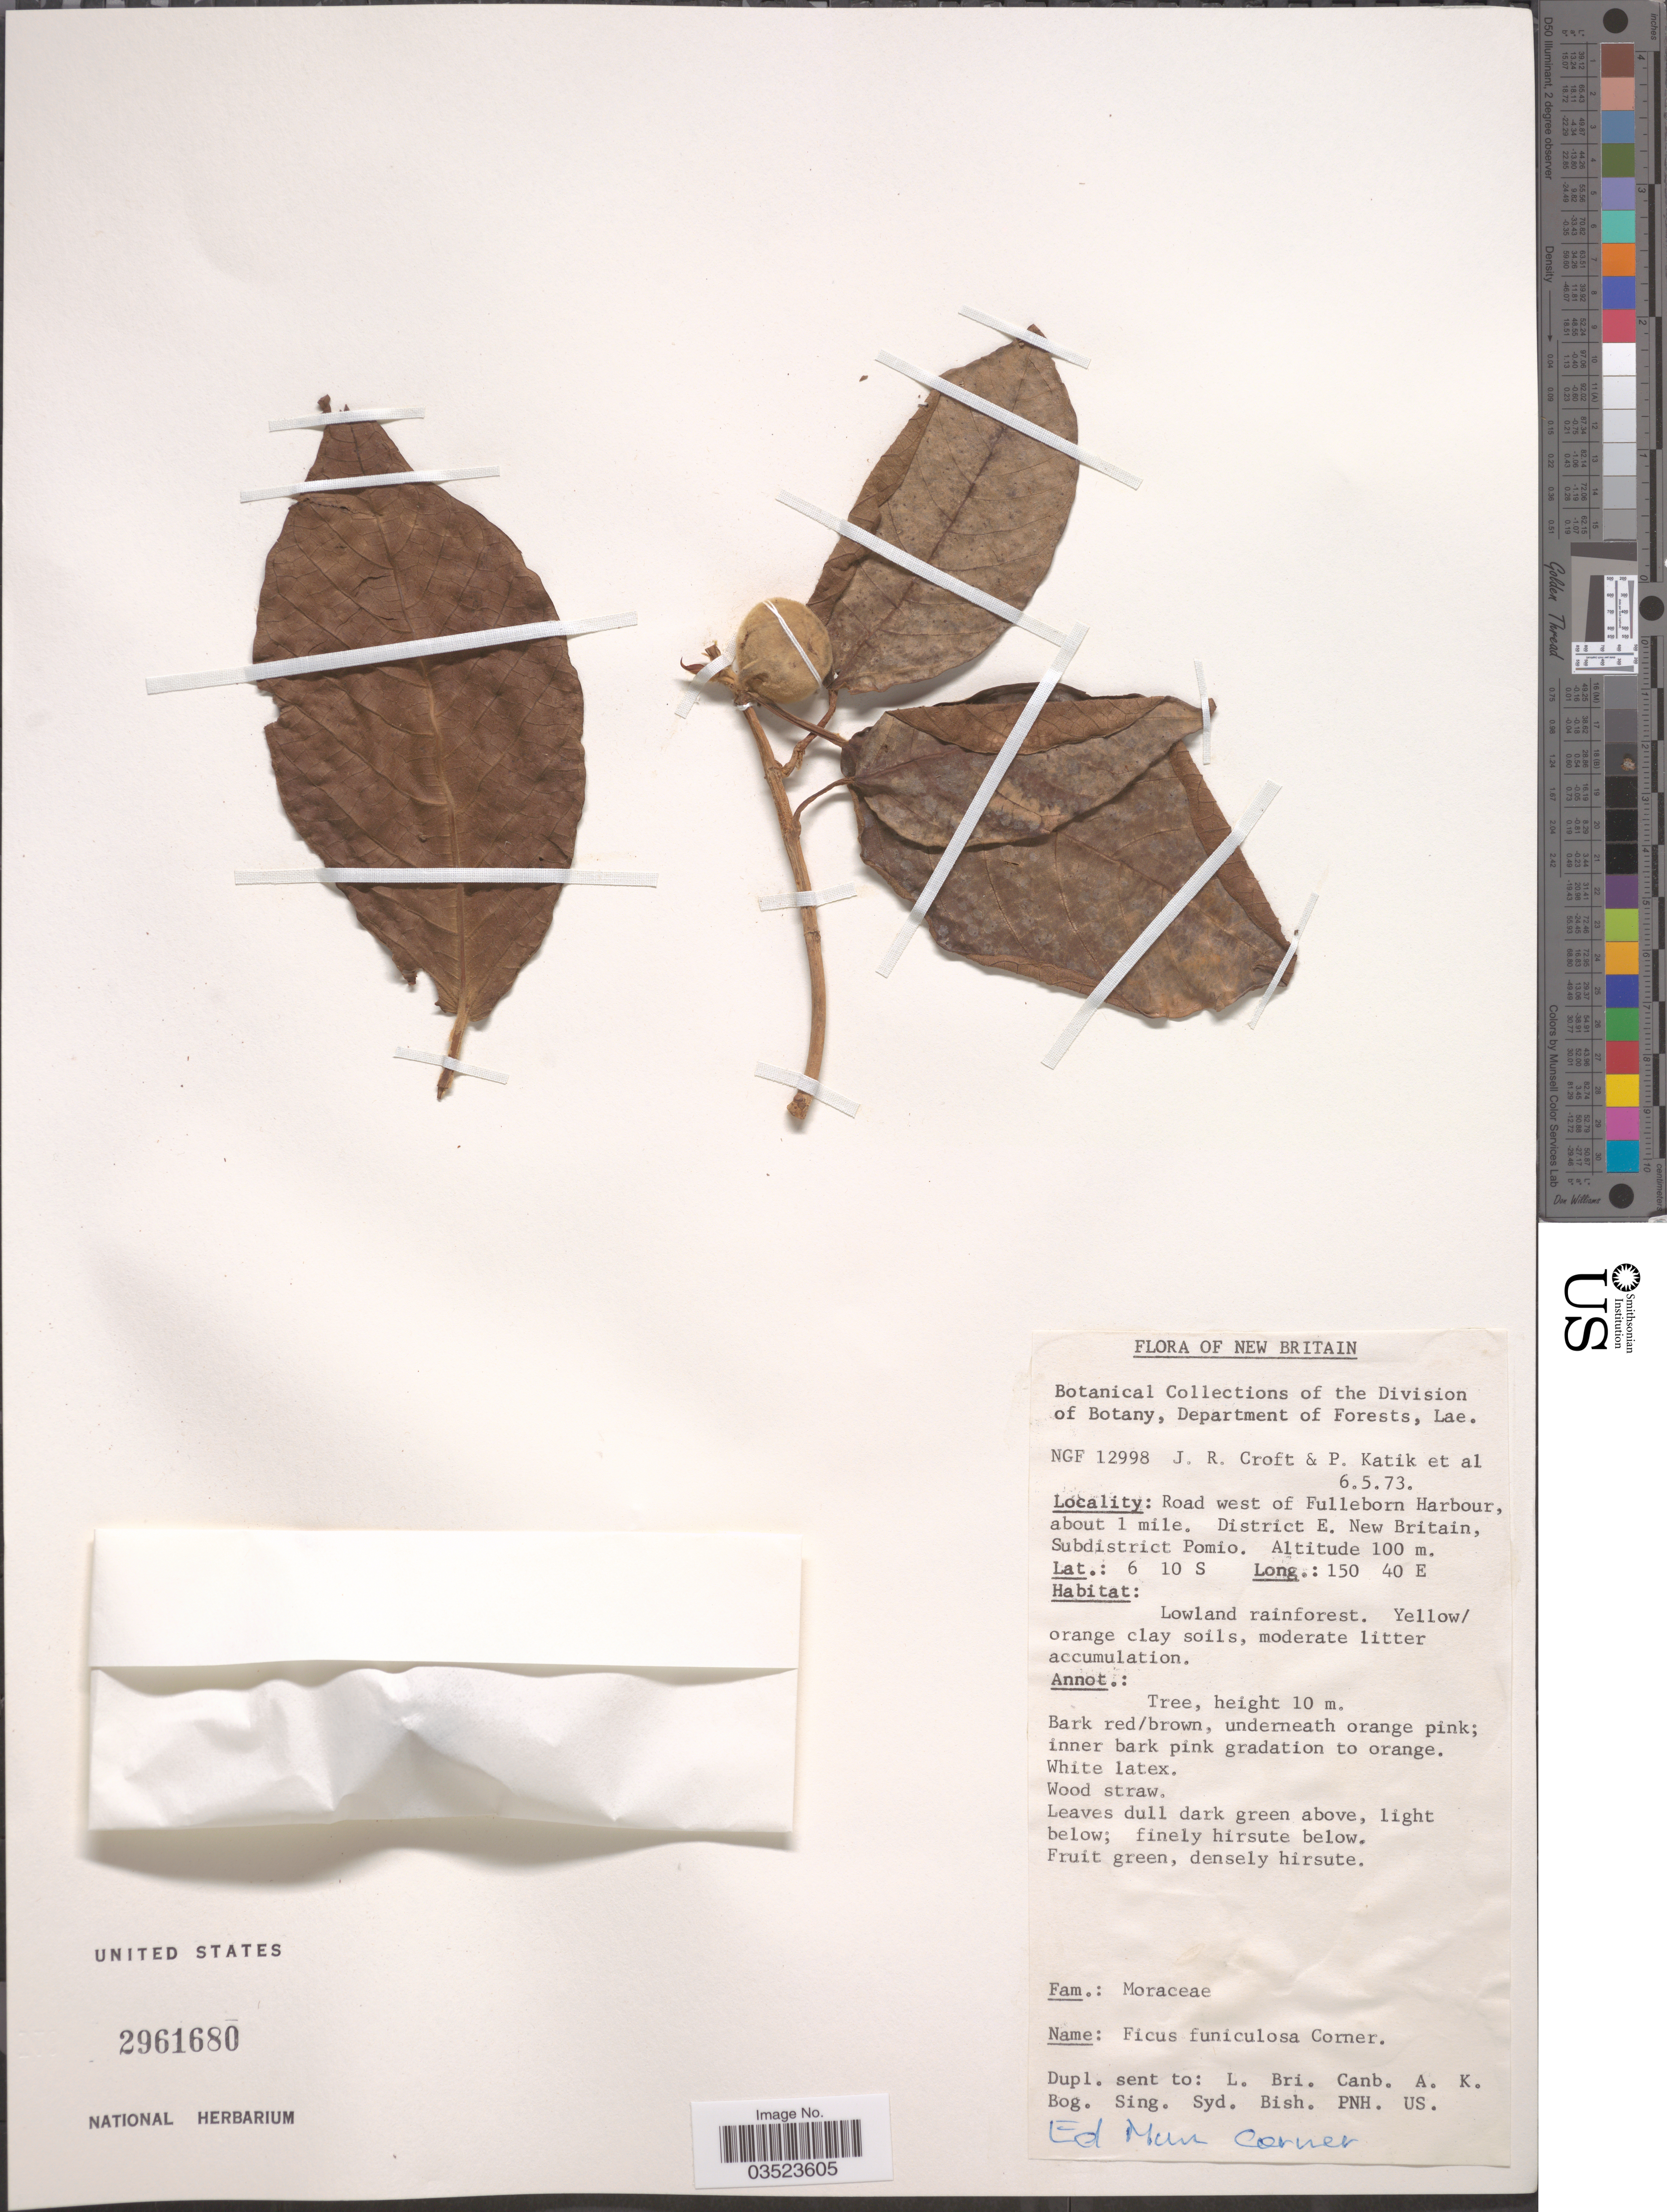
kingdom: Plantae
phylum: Tracheophyta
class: Magnoliopsida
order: Rosales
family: Moraceae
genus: Ficus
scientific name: Ficus funiculosa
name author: Corner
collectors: J. R. Croft, P. Katik & et al.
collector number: NGF12998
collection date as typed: Transcribed d/m/y: 6/5/73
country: Papua New Guinea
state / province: East New Britain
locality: New Britain. Road west of Fulleborn Harbour, about 1 mile. District E. New Britain, Subdistrict Pomio.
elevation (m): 100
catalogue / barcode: US 2961680